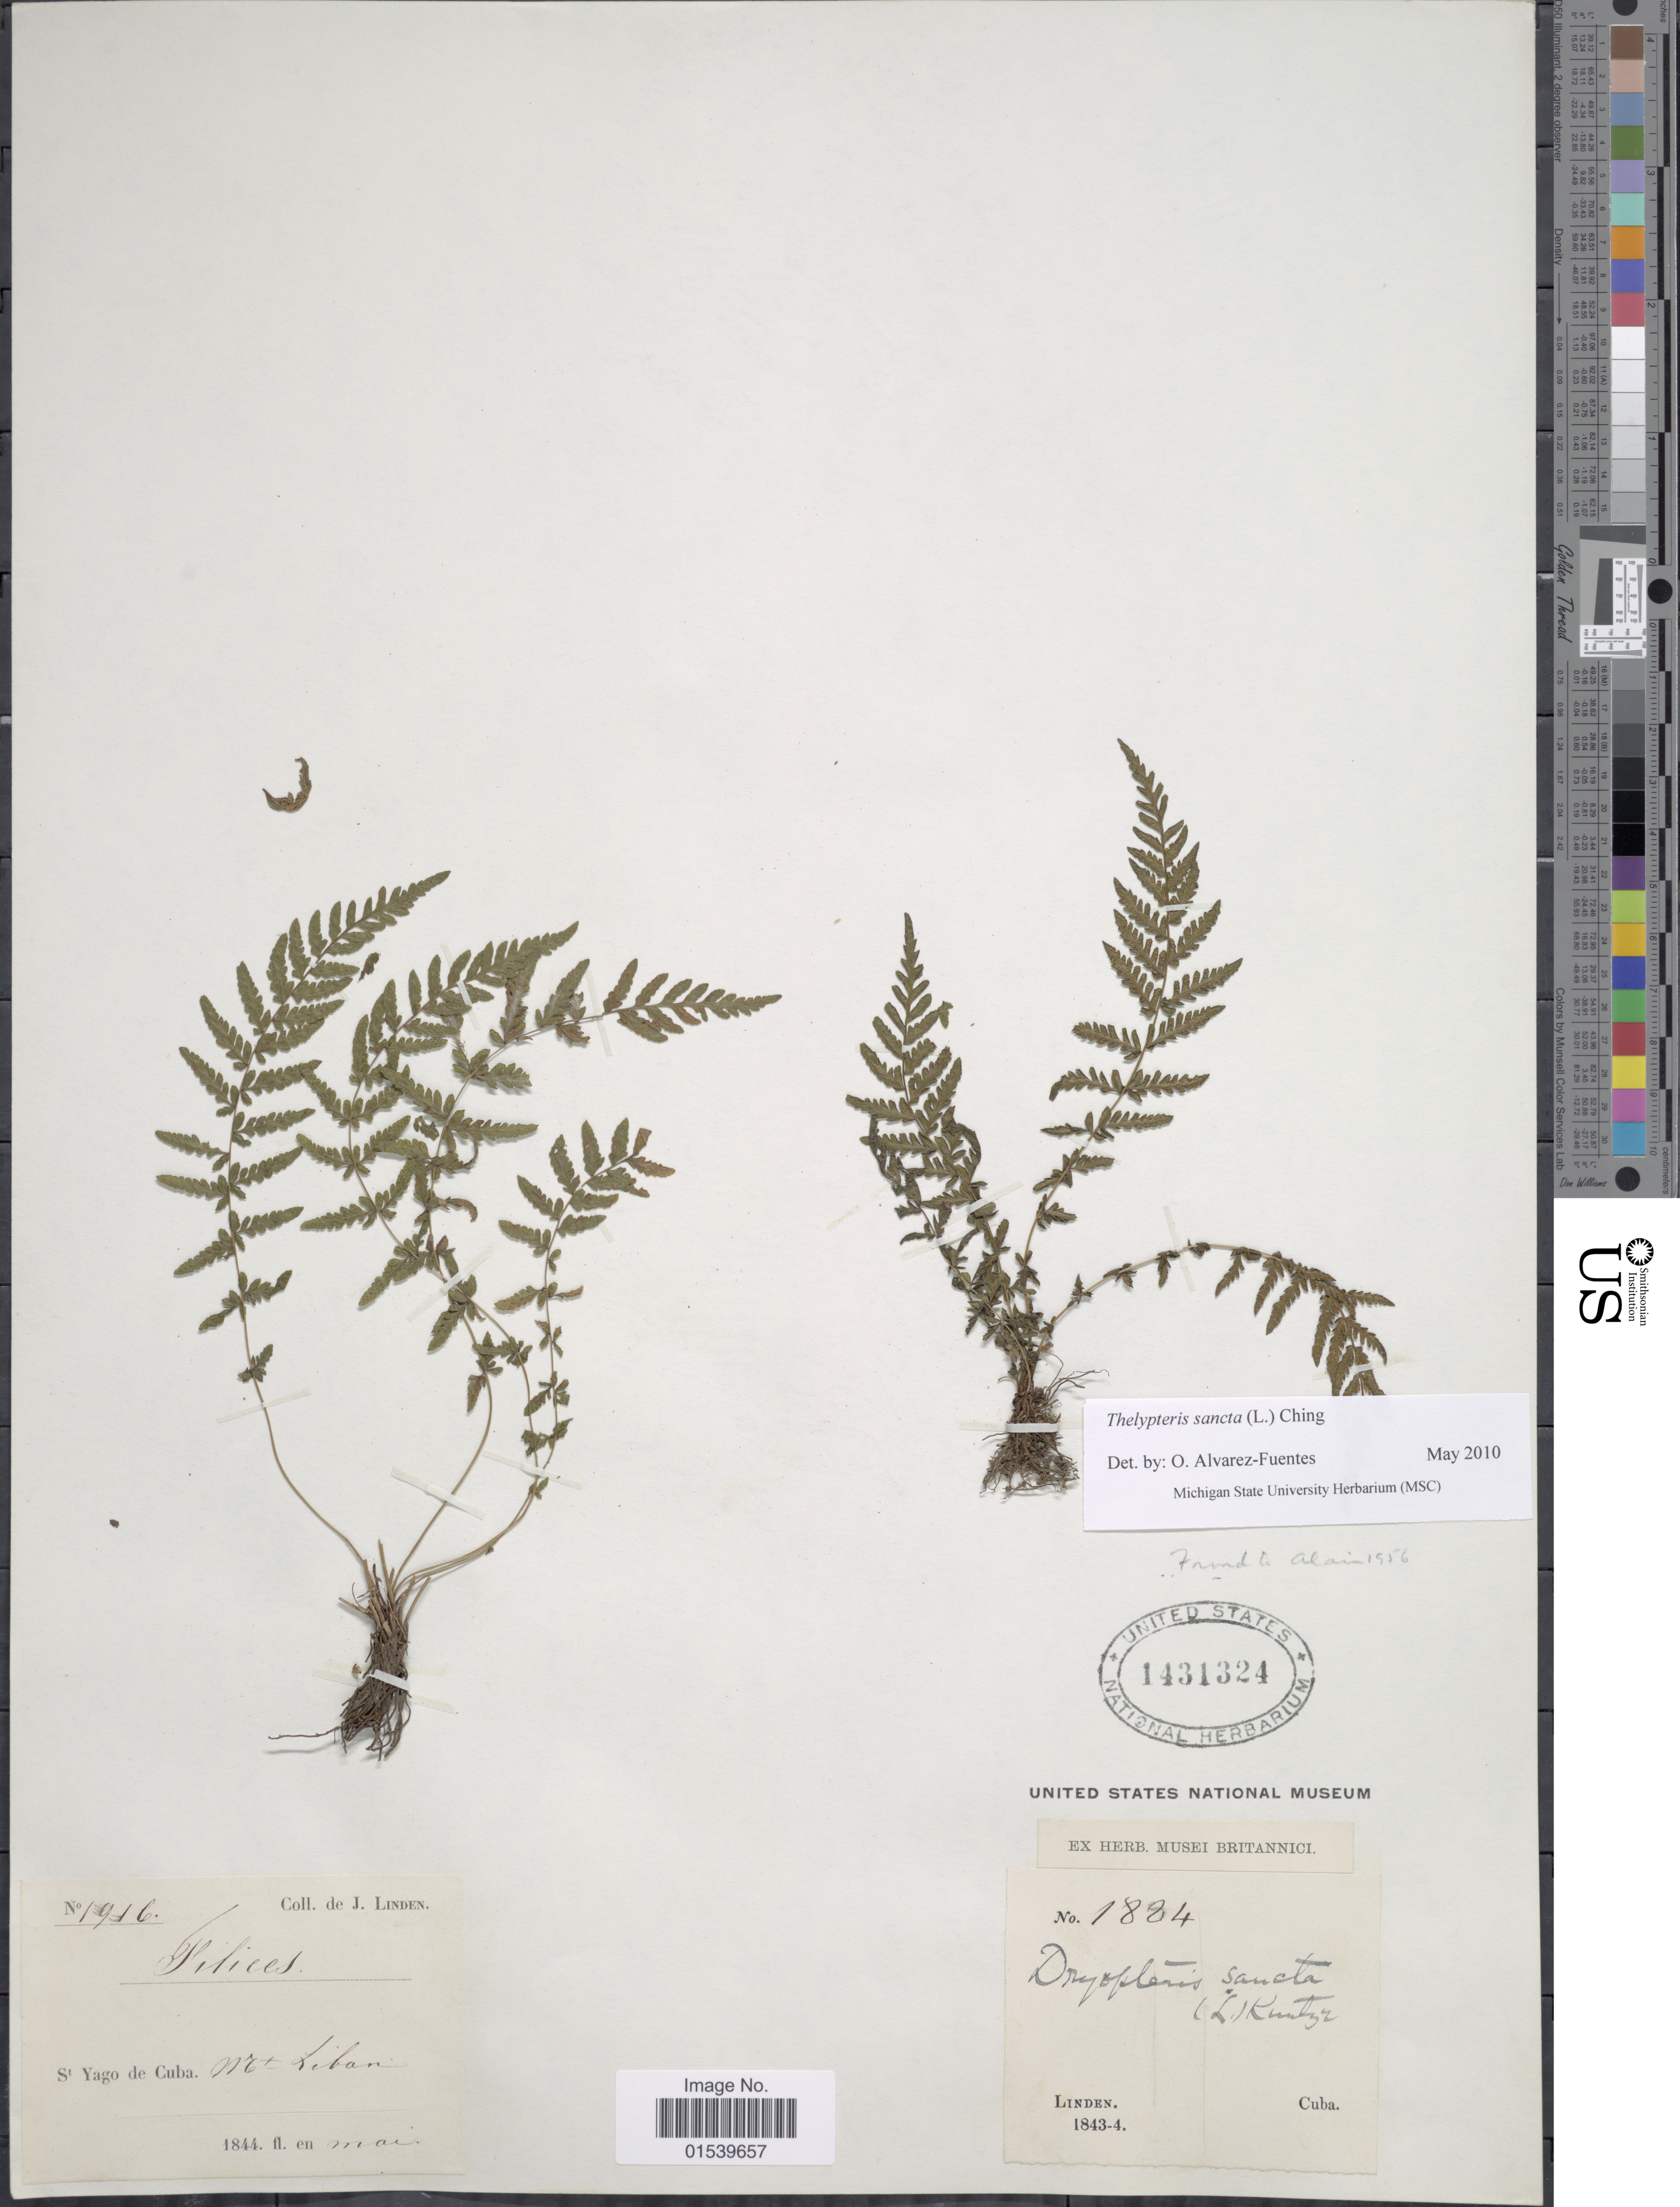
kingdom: Plantae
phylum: Tracheophyta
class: Polypodiopsida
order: Polypodiales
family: Thelypteridaceae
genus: Amauropelta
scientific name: Amauropelta sancta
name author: (L.) Pic. Serm.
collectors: J. Linden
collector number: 1884/1916*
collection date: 1844-05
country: Cuba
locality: St Yago de Cuba, Mt. Liban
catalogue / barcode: US 1431324